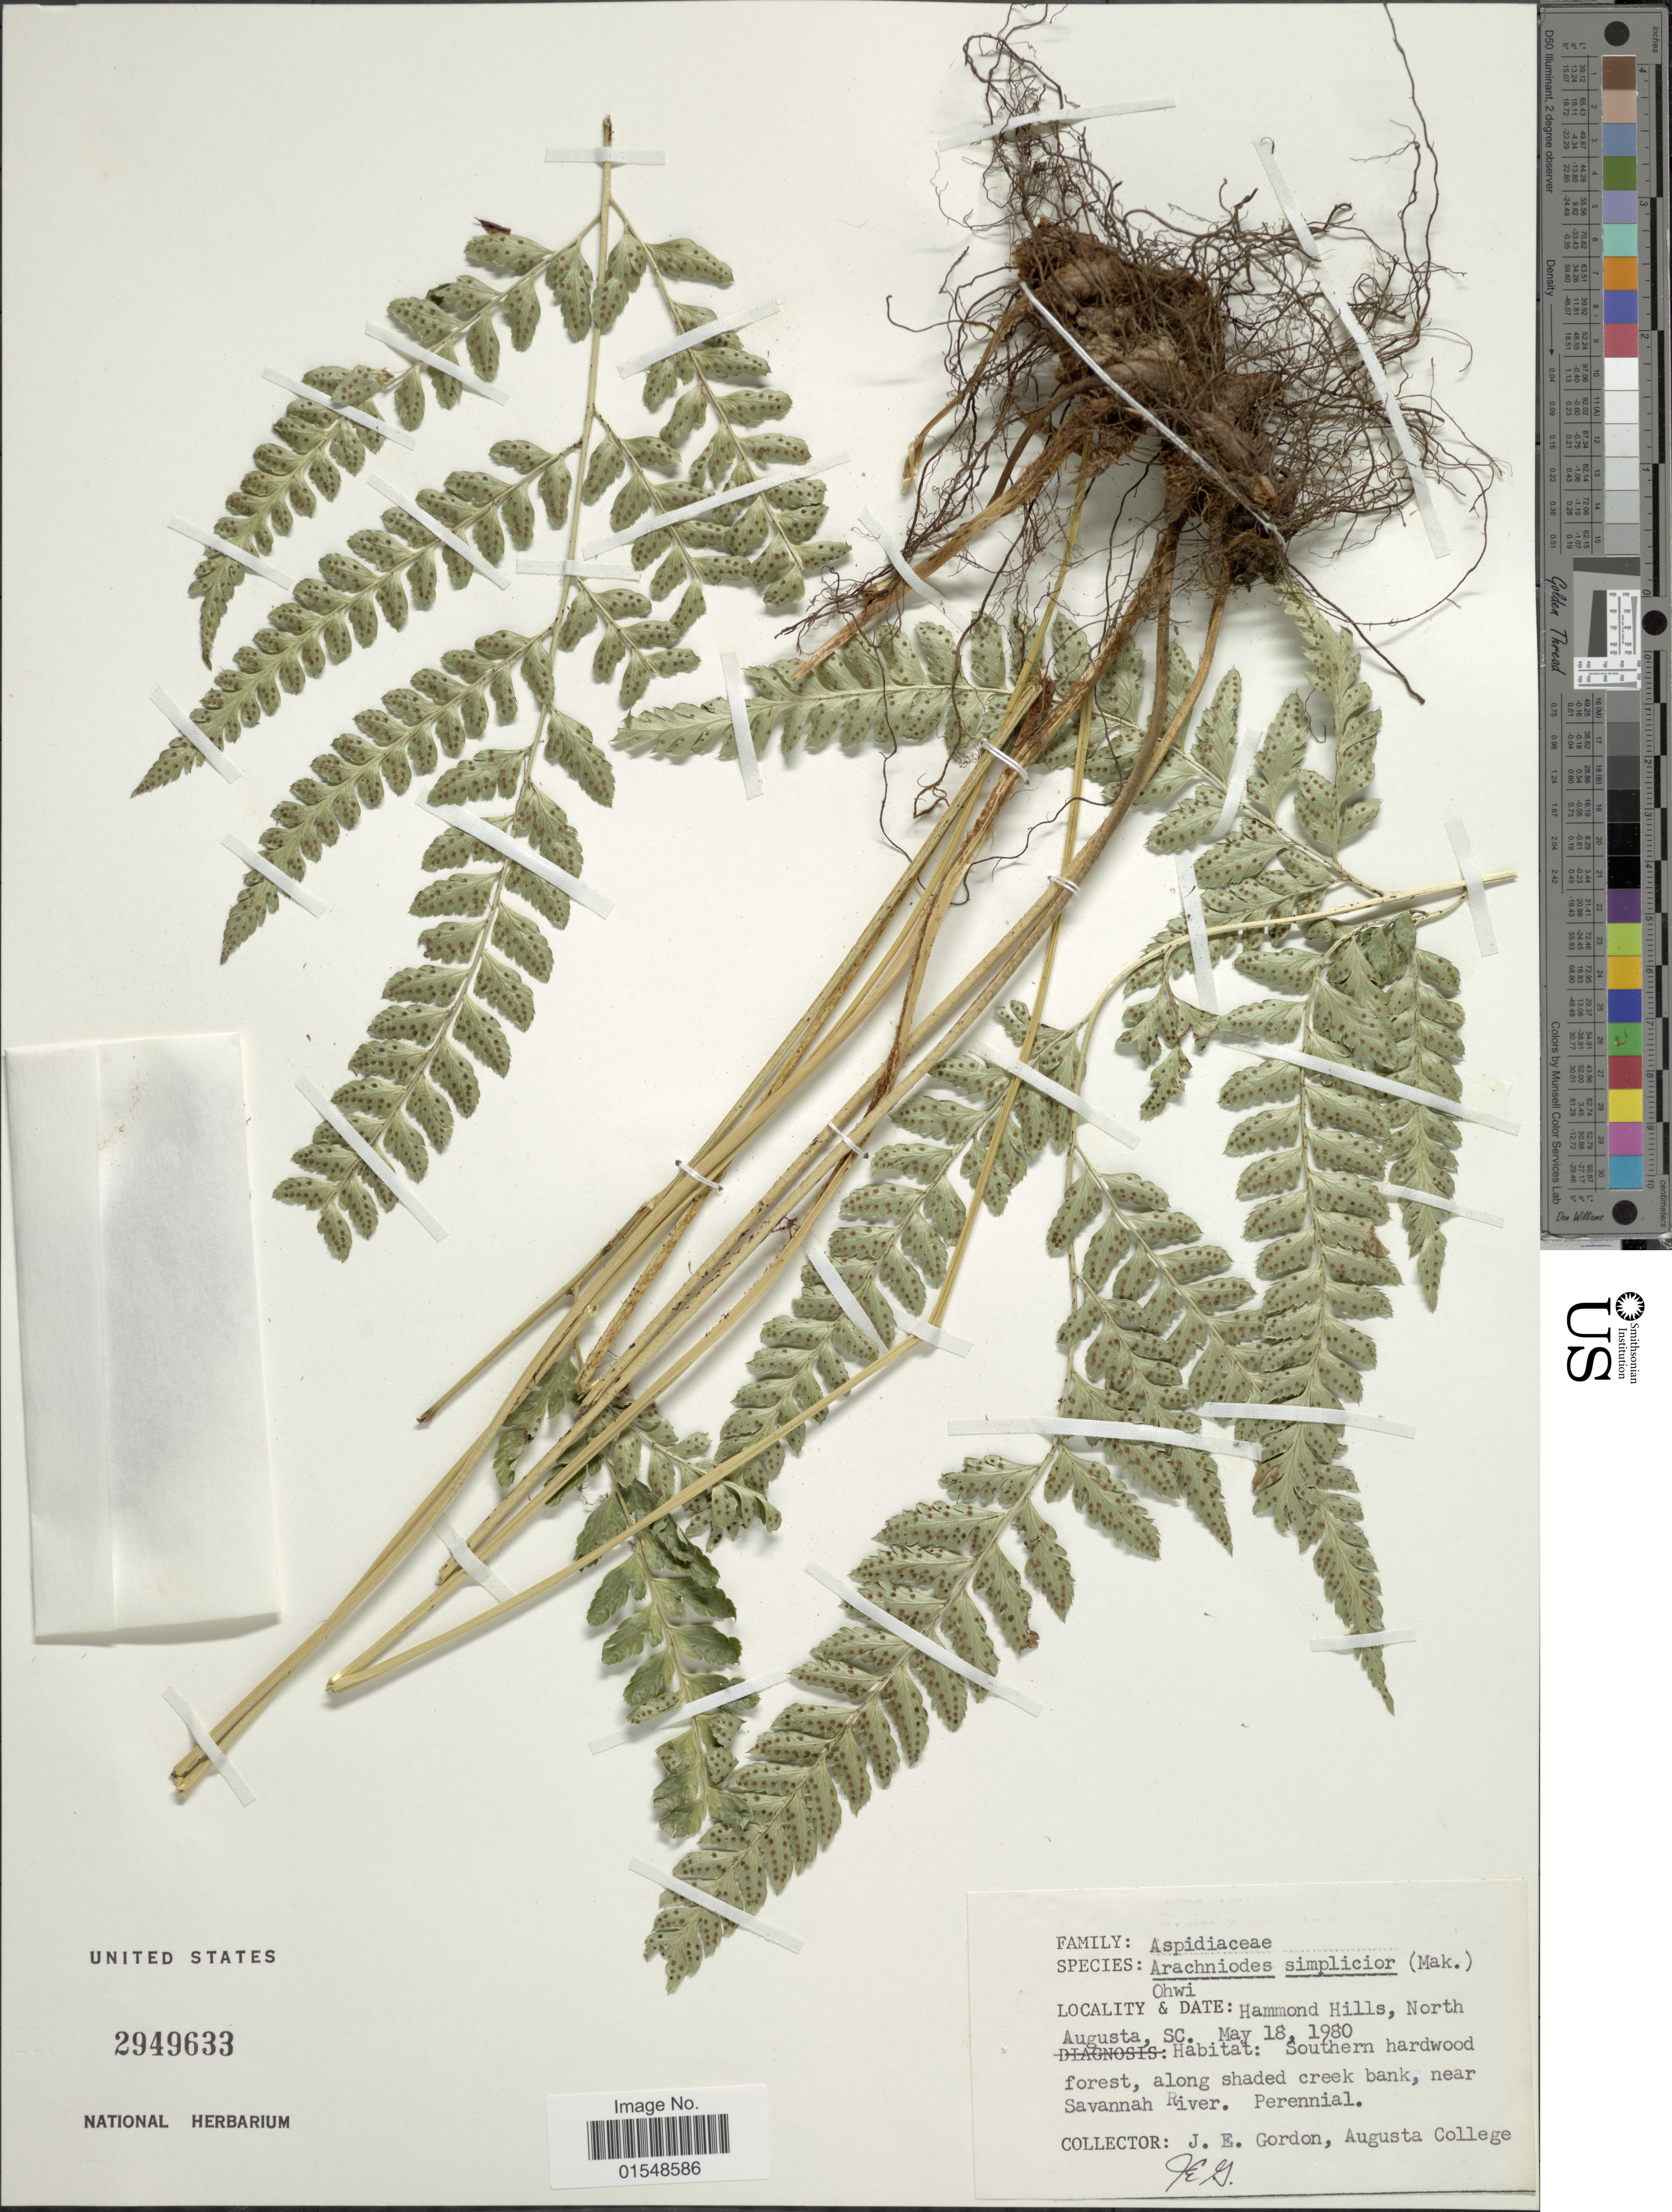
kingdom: Plantae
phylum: Tracheophyta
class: Polypodiopsida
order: Polypodiales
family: Dryopteridaceae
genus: Arachniodes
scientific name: Arachniodes simplicior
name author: (Makino) Ohwi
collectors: J. Gordon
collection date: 1980-05-18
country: United States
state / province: South Carolina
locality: Hammond Hills, North Augusta, SC. Southern Hardwood forest, along shaded creek bank, near Savannah River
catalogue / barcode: US 2949633